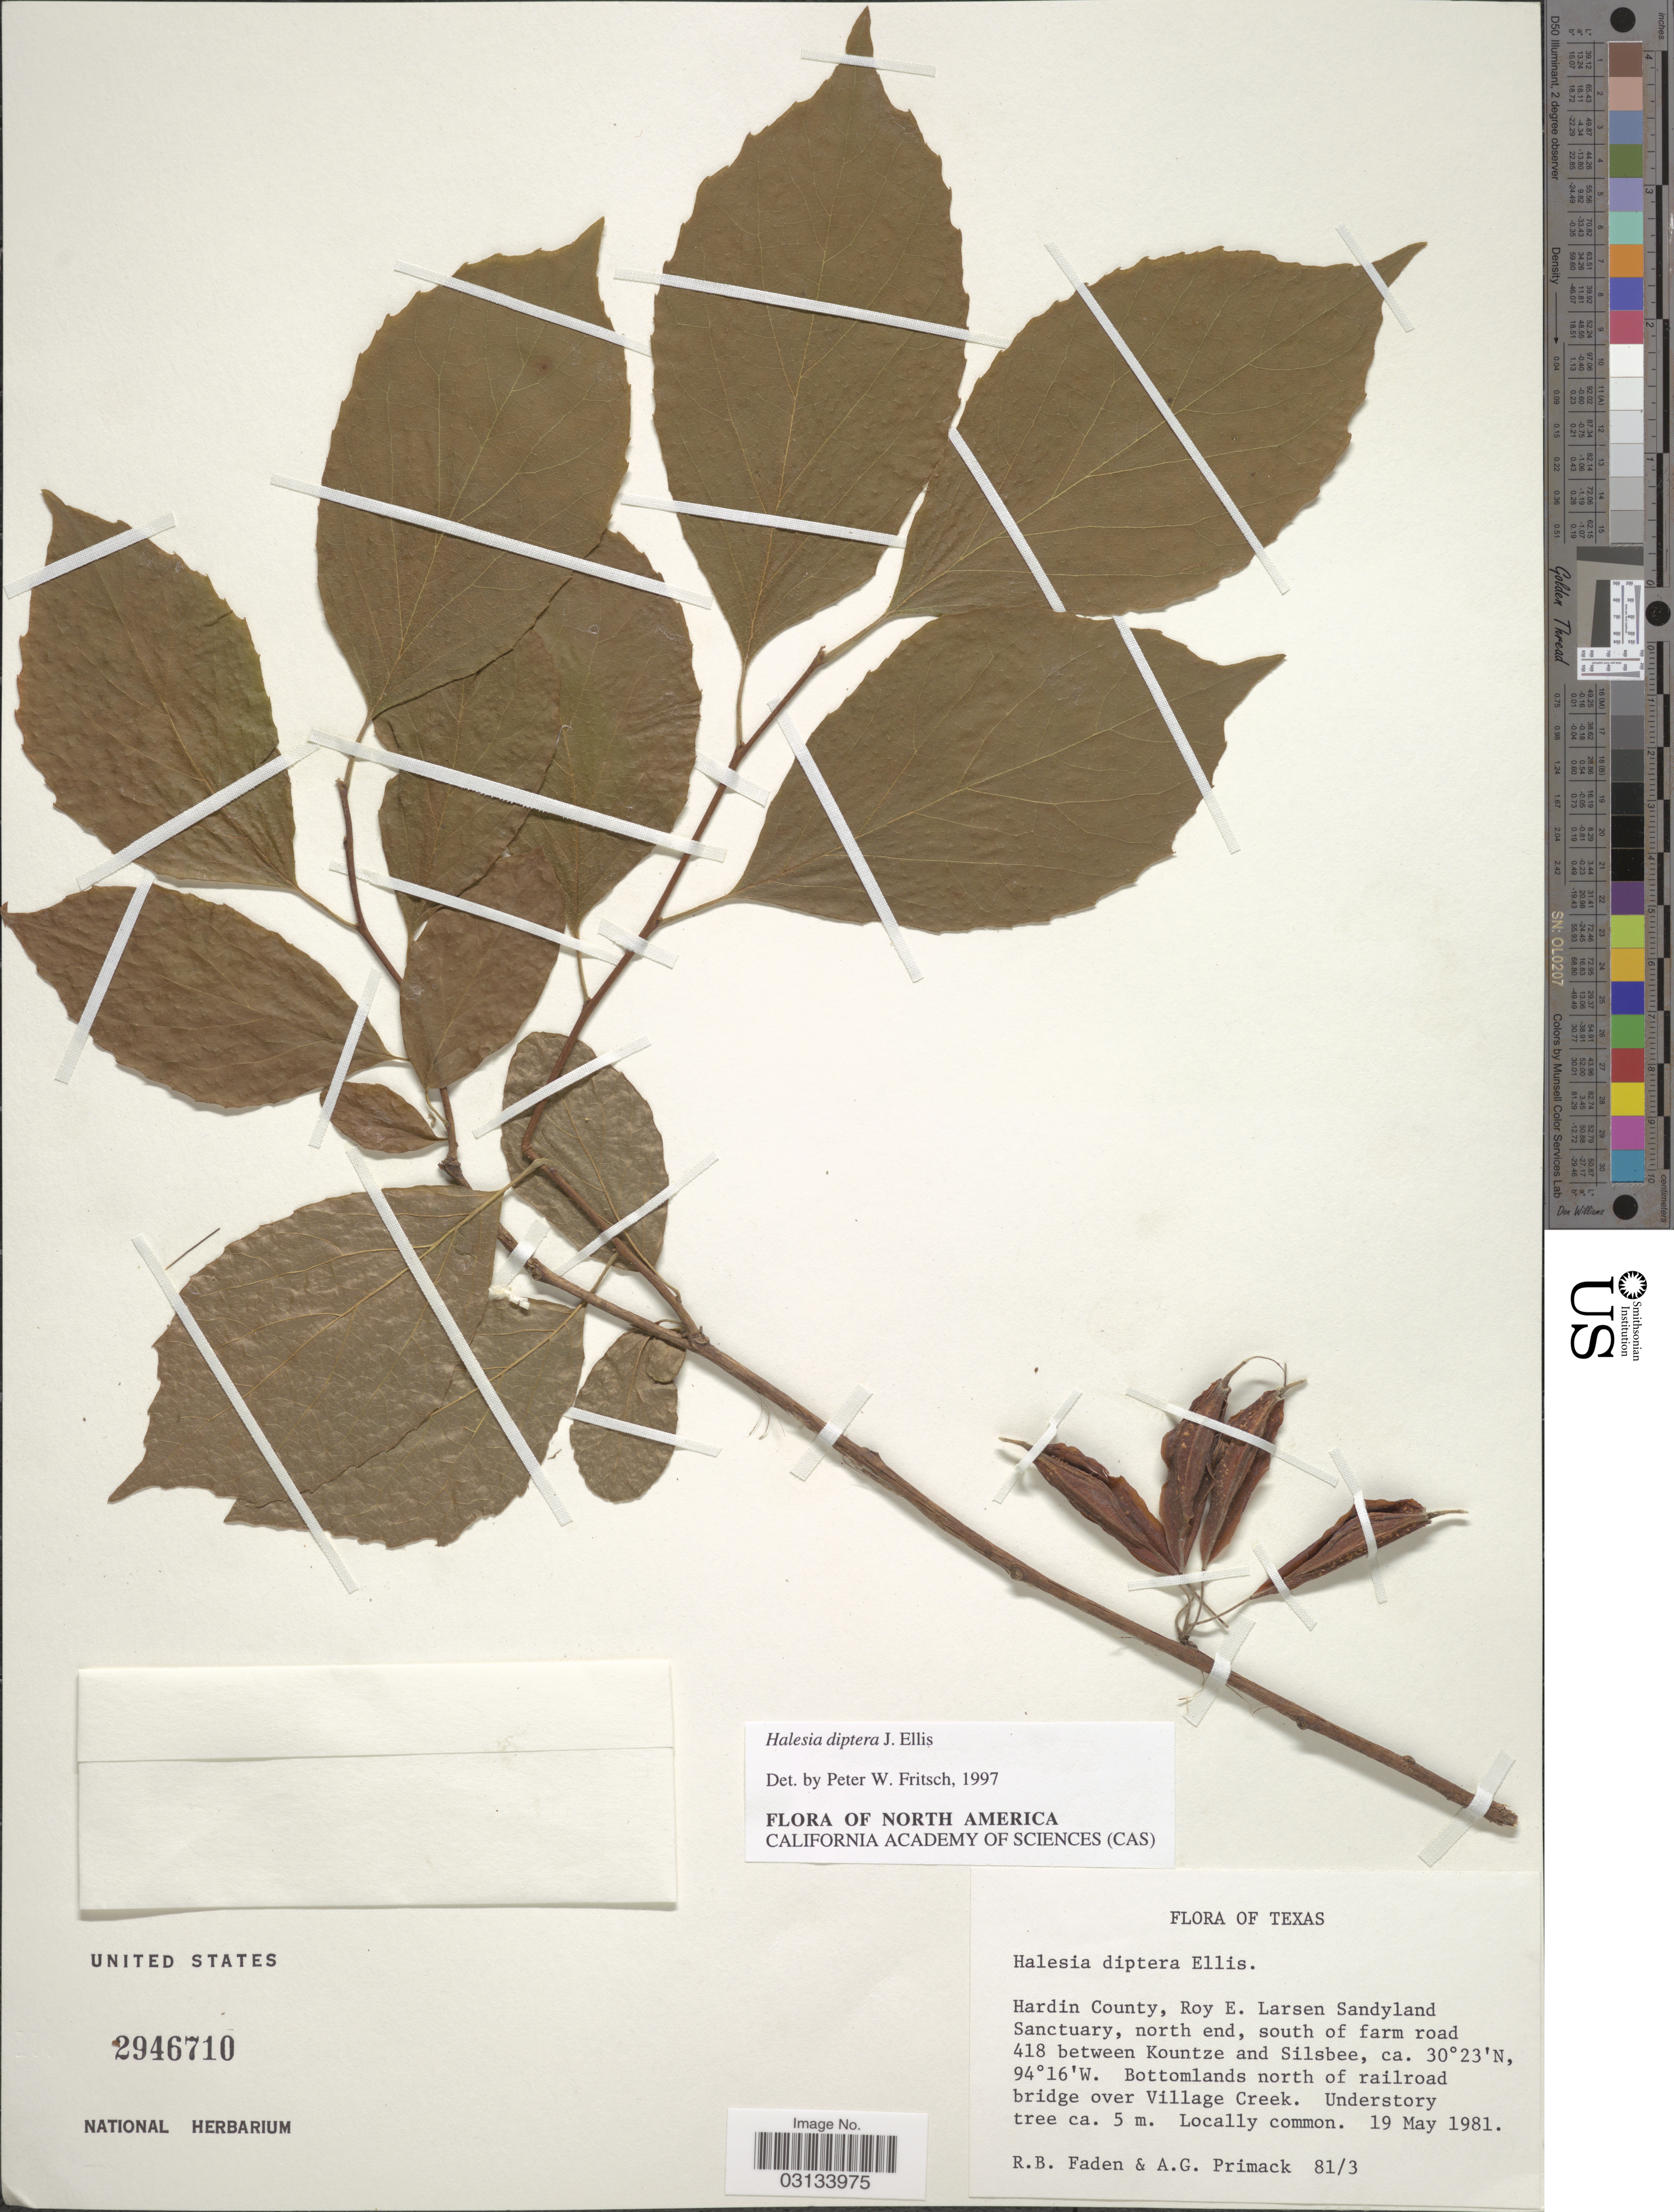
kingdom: Plantae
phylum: Tracheophyta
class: Magnoliopsida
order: Ericales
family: Styracaceae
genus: Halesia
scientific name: Halesia diptera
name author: J. Ellis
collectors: R. B. Faden & A. Primack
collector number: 81/3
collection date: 1981-05-19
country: United States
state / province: Texas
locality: Hardin County, Roy E. Larsen Sandyland Sanctuary, north end, south of farm road 418 between Kountze and Silsbee. Bottomlands north of railroad bridge over Village Creek.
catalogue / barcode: US 2946710